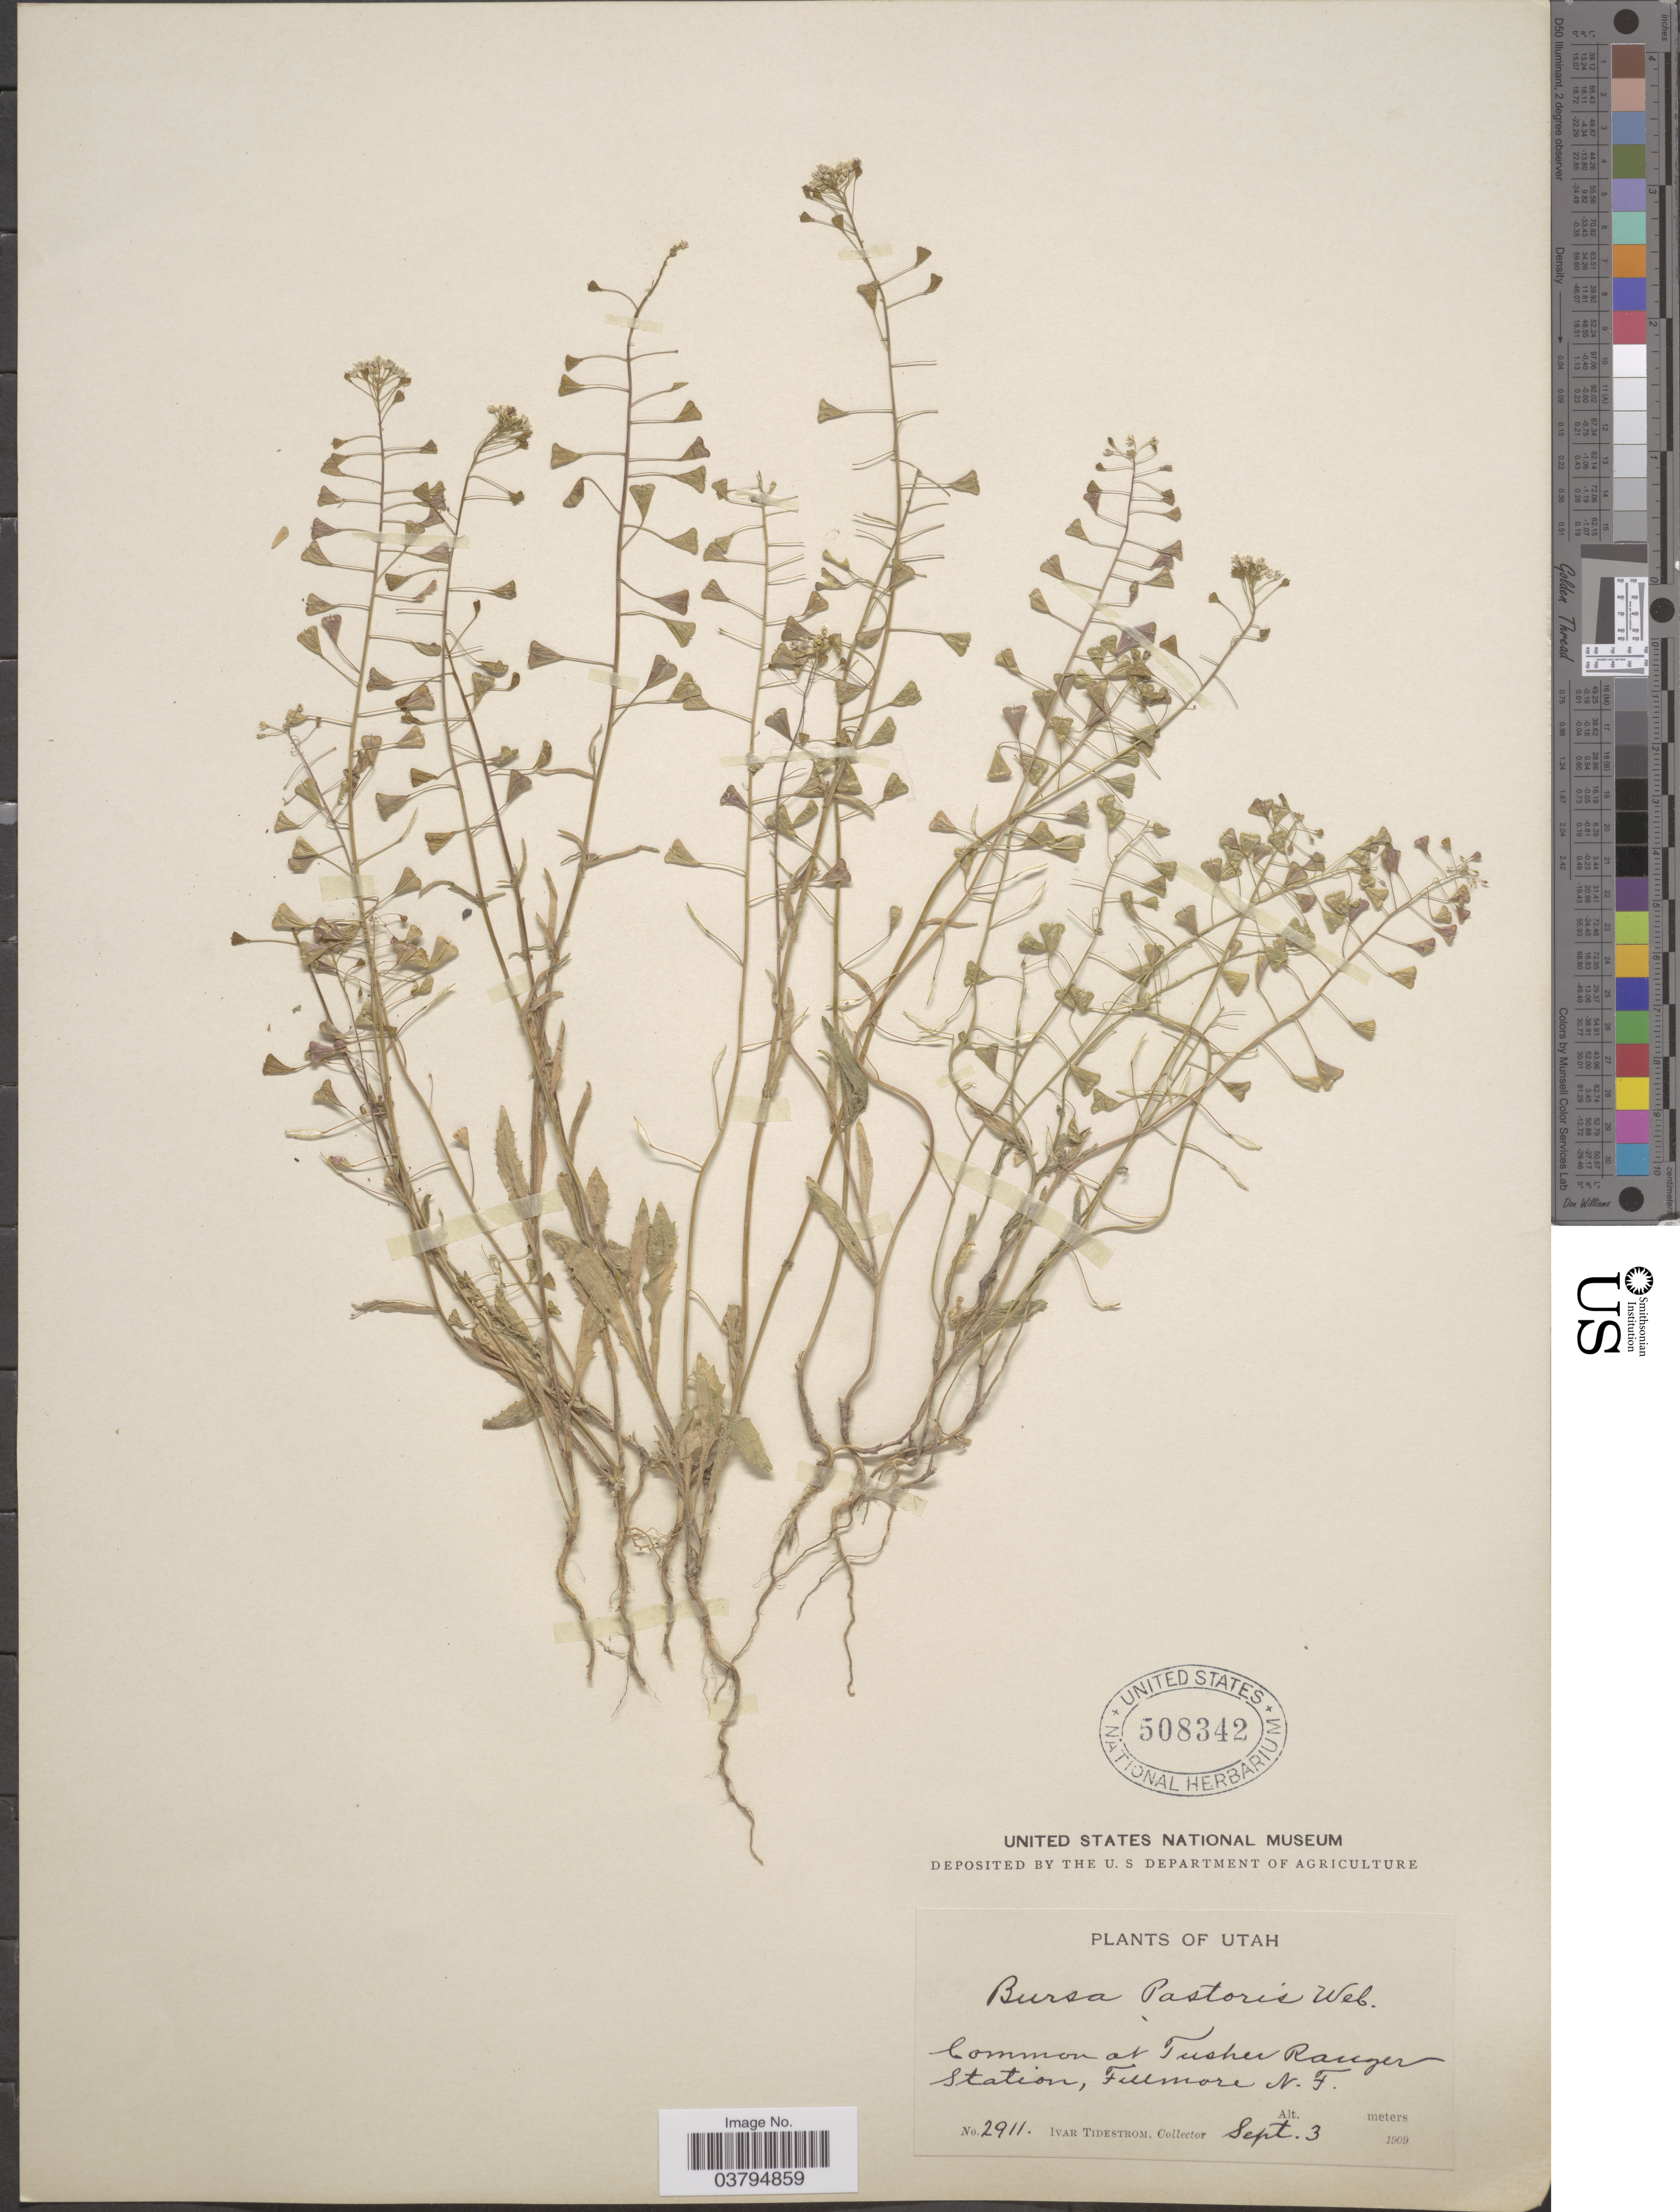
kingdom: Plantae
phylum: Tracheophyta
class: Magnoliopsida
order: Brassicales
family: Brassicaceae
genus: Capsella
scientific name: Capsella bursa-pastoris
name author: (L.) Medik.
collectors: I. F. Tidestrom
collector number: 2911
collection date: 1909-09-03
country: United States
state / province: Utah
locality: Tusher Ranger Station, Fillmore N. F.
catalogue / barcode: US 508342